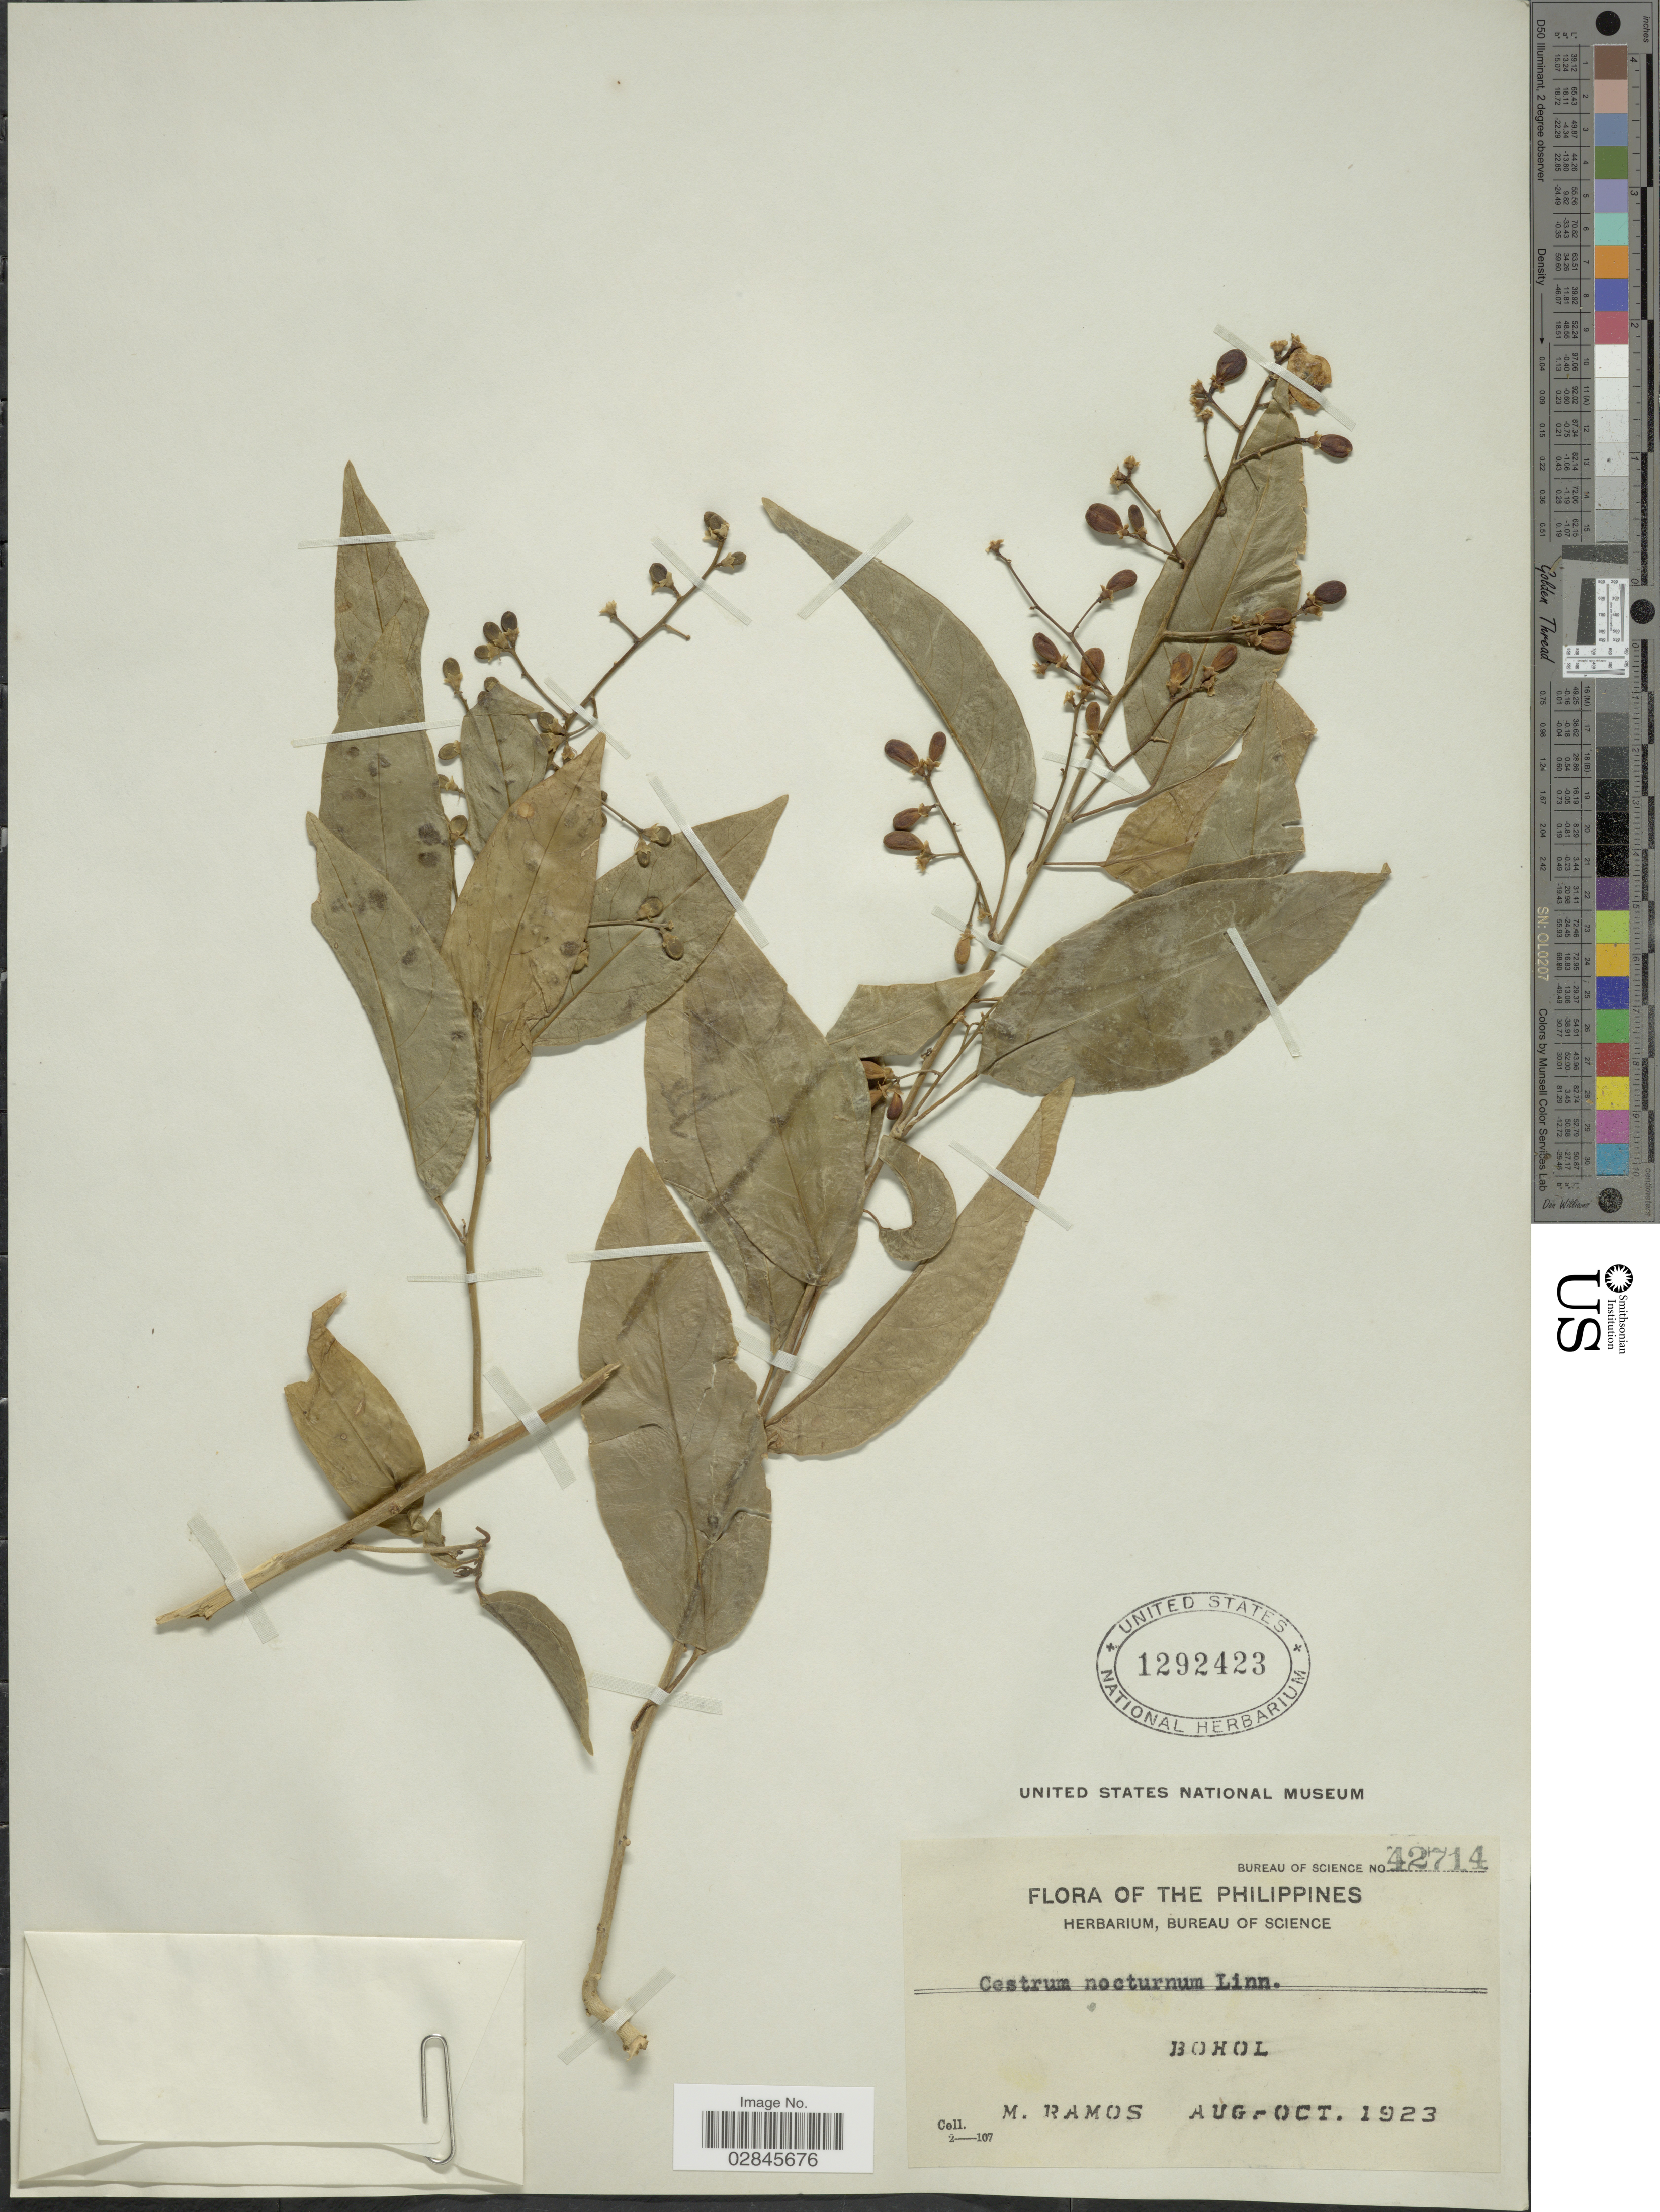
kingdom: Plantae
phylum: Tracheophyta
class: Magnoliopsida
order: Solanales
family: Solanaceae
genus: Cestrum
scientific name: Cestrum nocturnum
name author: L.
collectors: M. Ramos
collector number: Bureau of Science 42714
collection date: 1923-08/1923-10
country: Philippines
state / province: Central Visayas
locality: Bohol.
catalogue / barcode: US 1292423